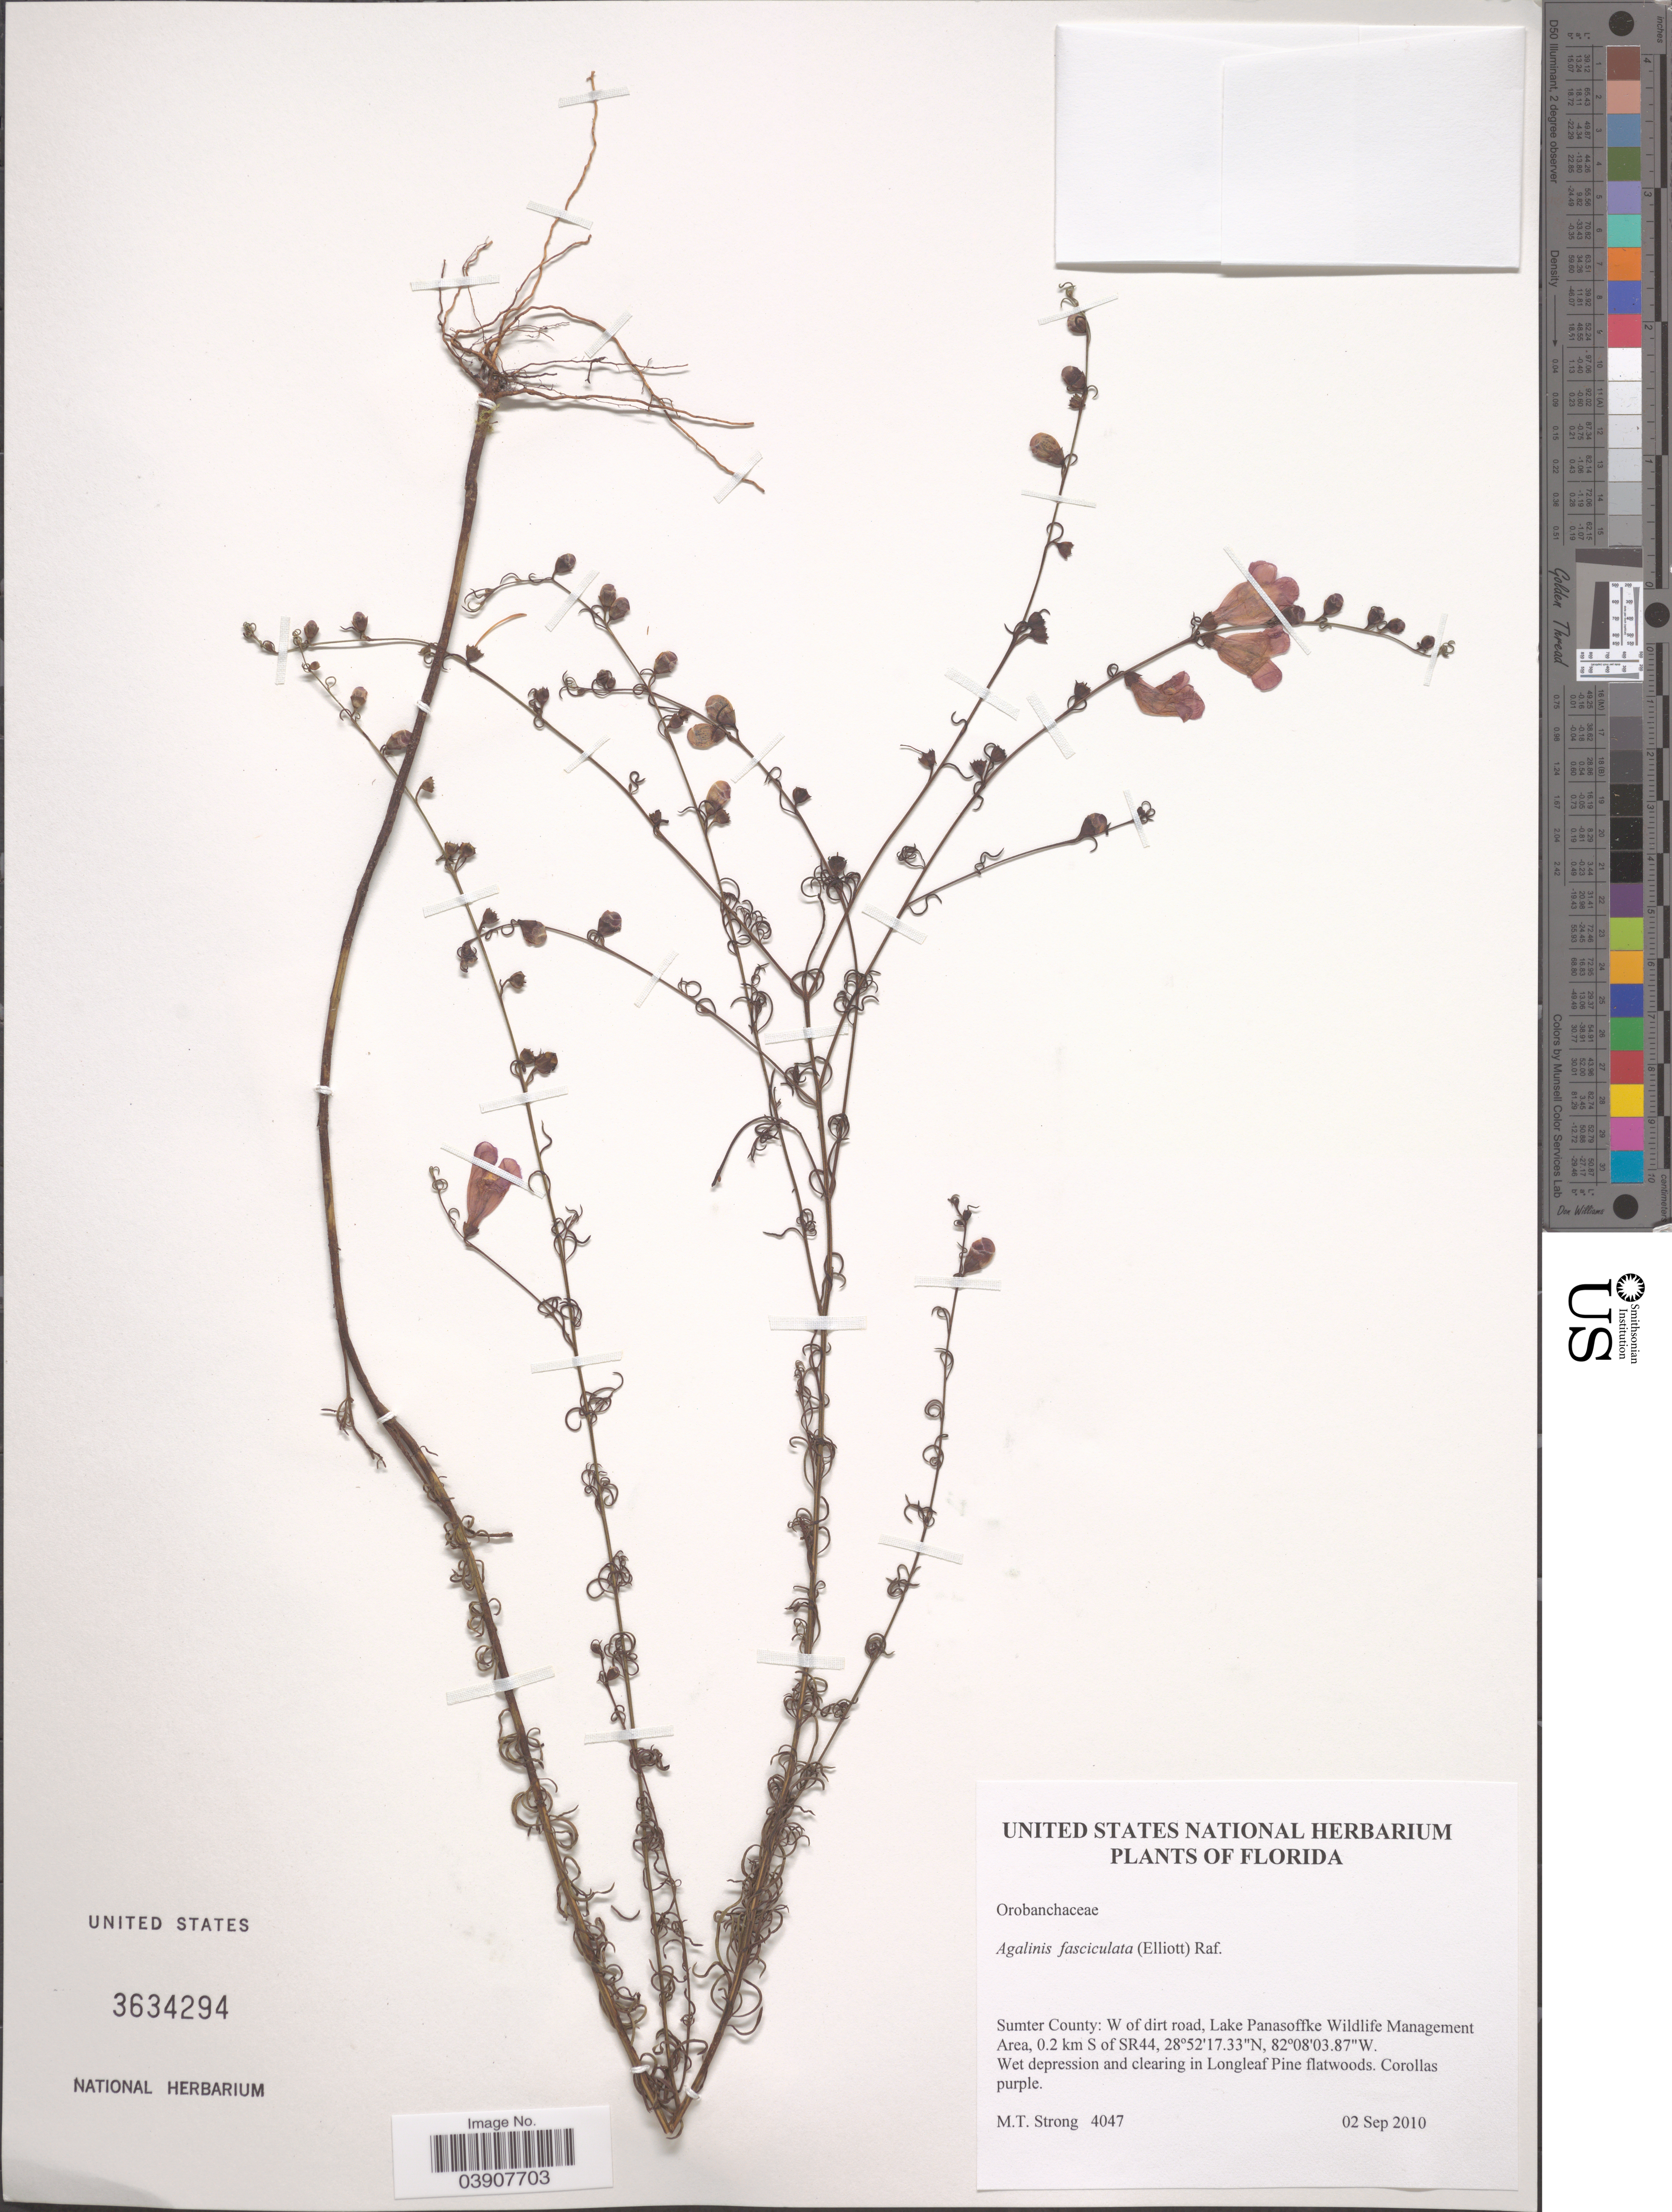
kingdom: Plantae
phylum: Tracheophyta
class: Magnoliopsida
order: Lamiales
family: Orobanchaceae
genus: Agalinis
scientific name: Agalinis fasciculata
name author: (Elliott) Raf.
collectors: M. T. Strong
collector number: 4047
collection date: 2010-09-02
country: United States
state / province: Florida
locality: Sumter County: W of dirt road, Lake Panasoffke Wildlife Management Area, 0.2 km S of SR44.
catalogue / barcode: US 3634294